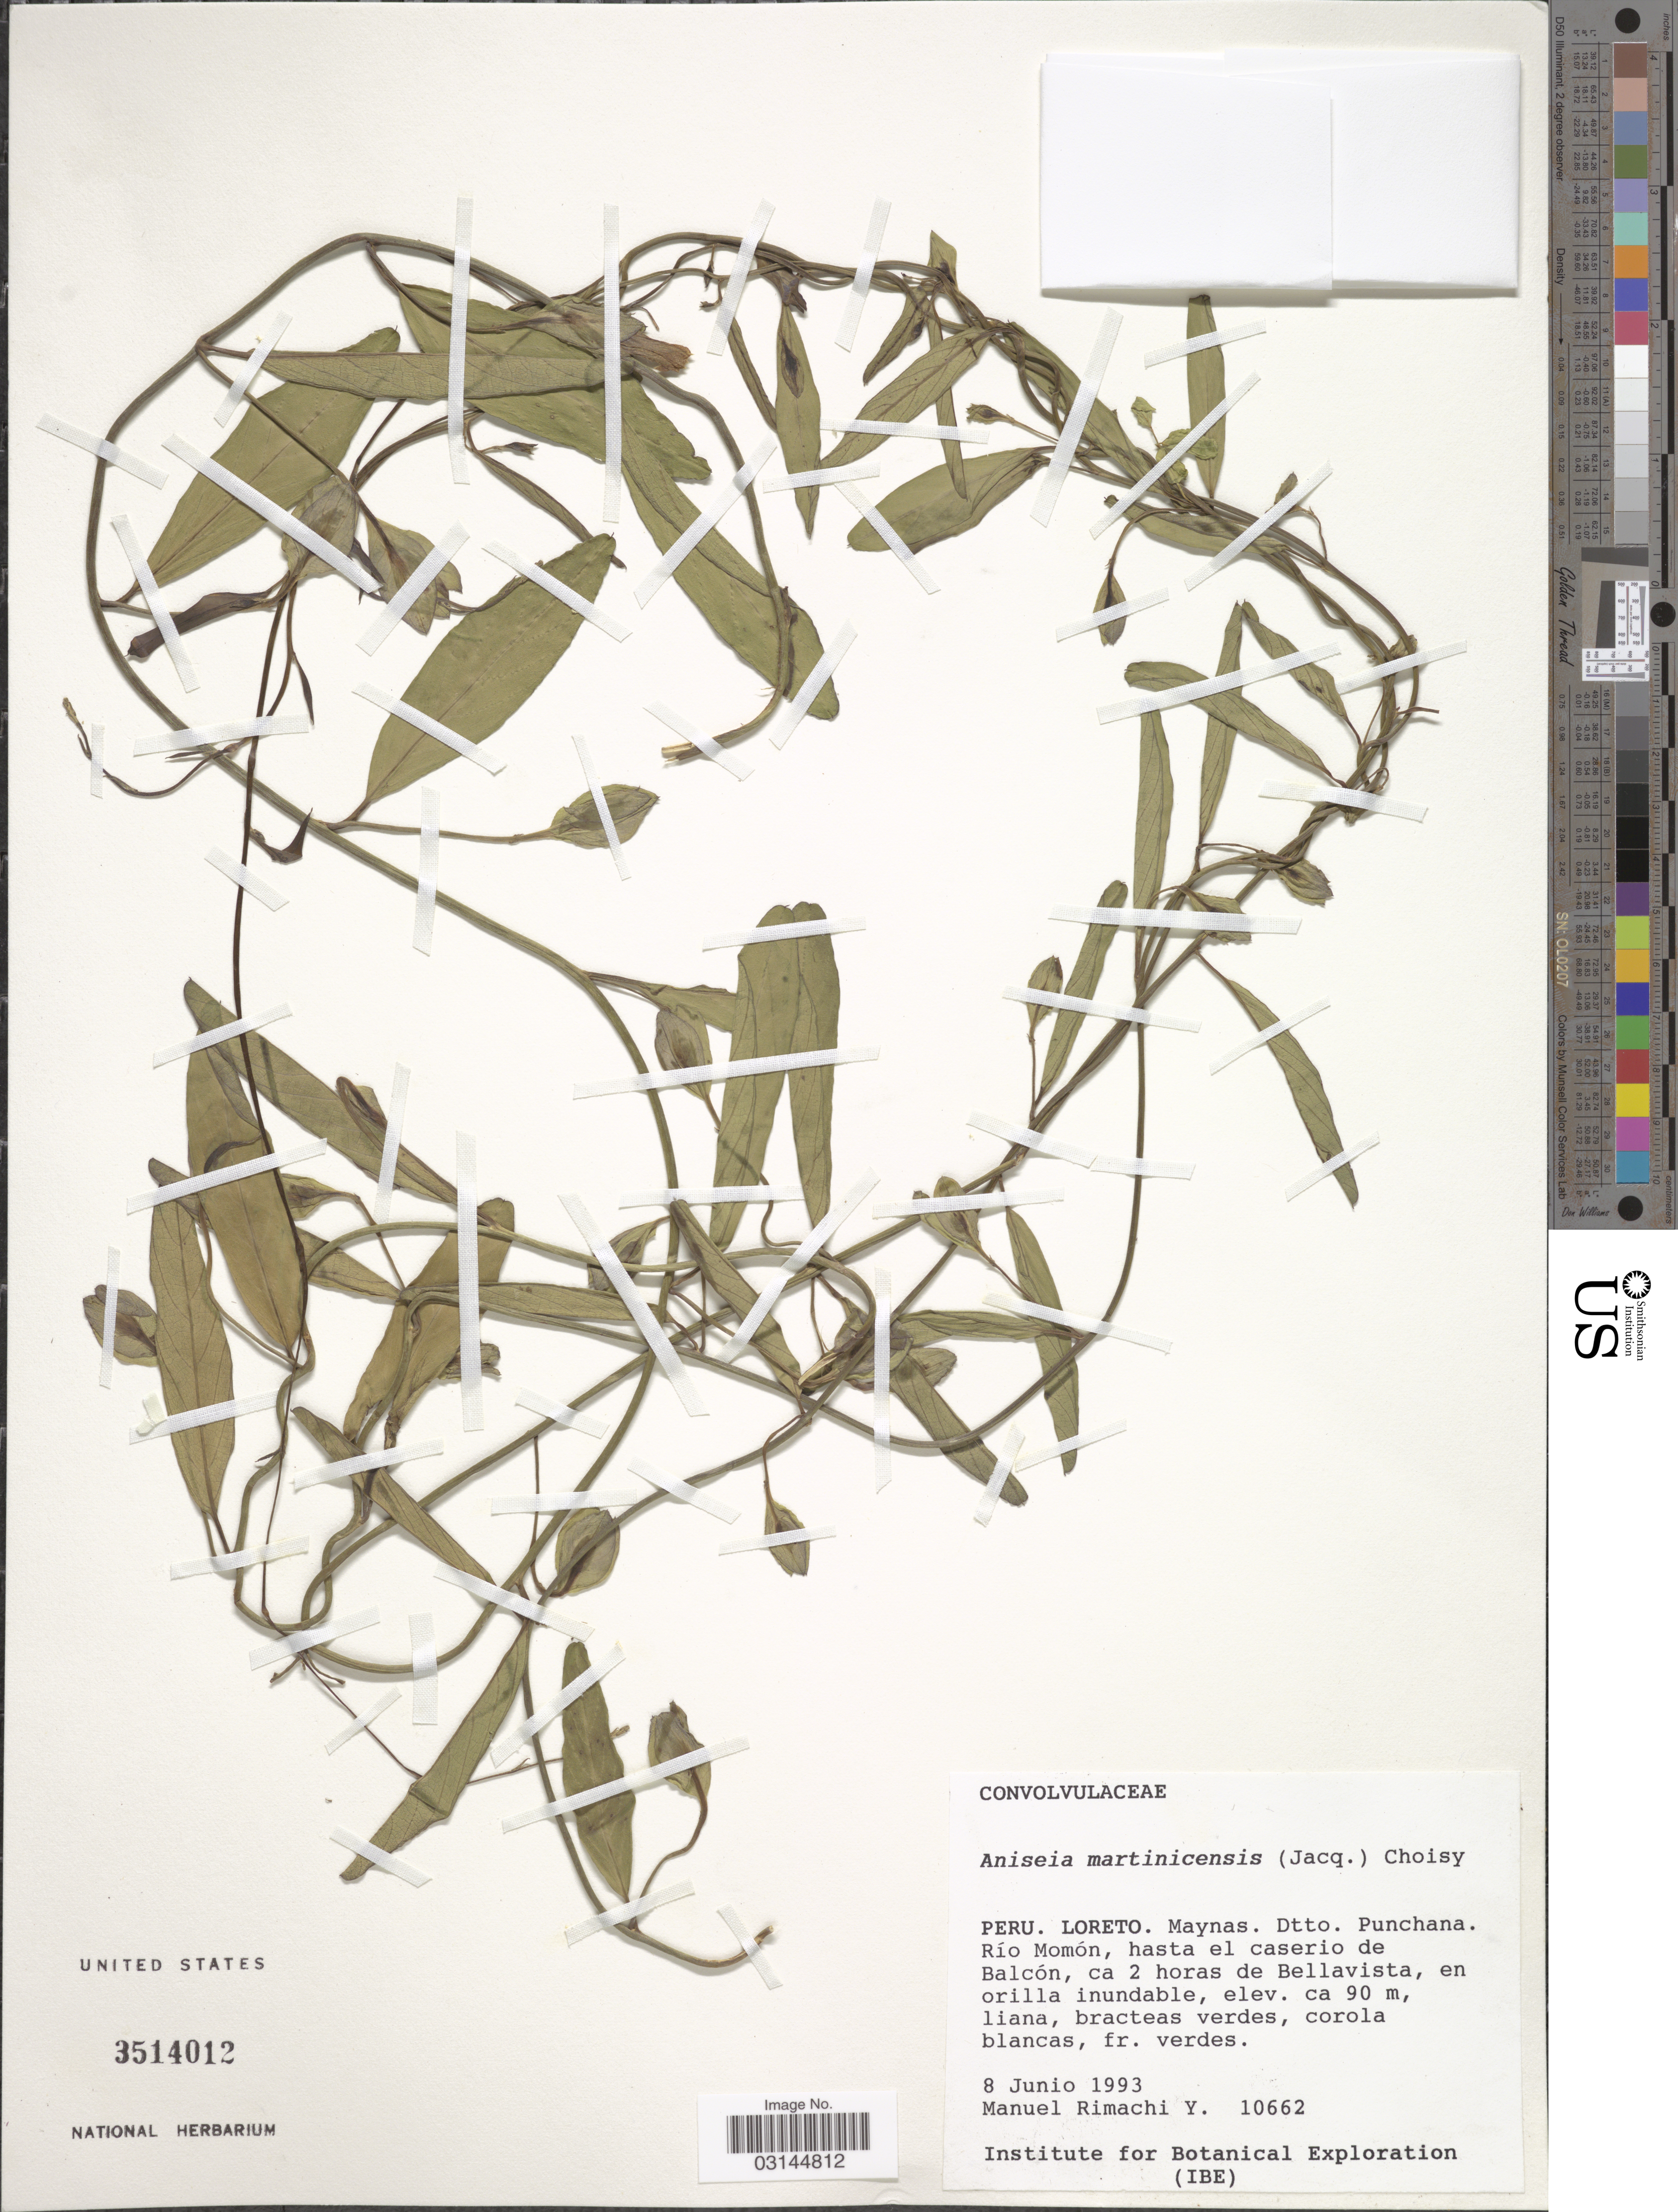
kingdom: Plantae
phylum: Tracheophyta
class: Magnoliopsida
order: Solanales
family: Convolvulaceae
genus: Aniseia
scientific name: Aniseia martinicensis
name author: (Jacq.) Choisy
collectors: M. Rimachi Y.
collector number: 10662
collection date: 1993-06-08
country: Peru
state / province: Loreto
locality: Maynas, Dtto. Punchana. Río Momón, hasta el caserio de Balcón, ca 2 horas de Bellavista.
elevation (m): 90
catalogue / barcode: US 3514012